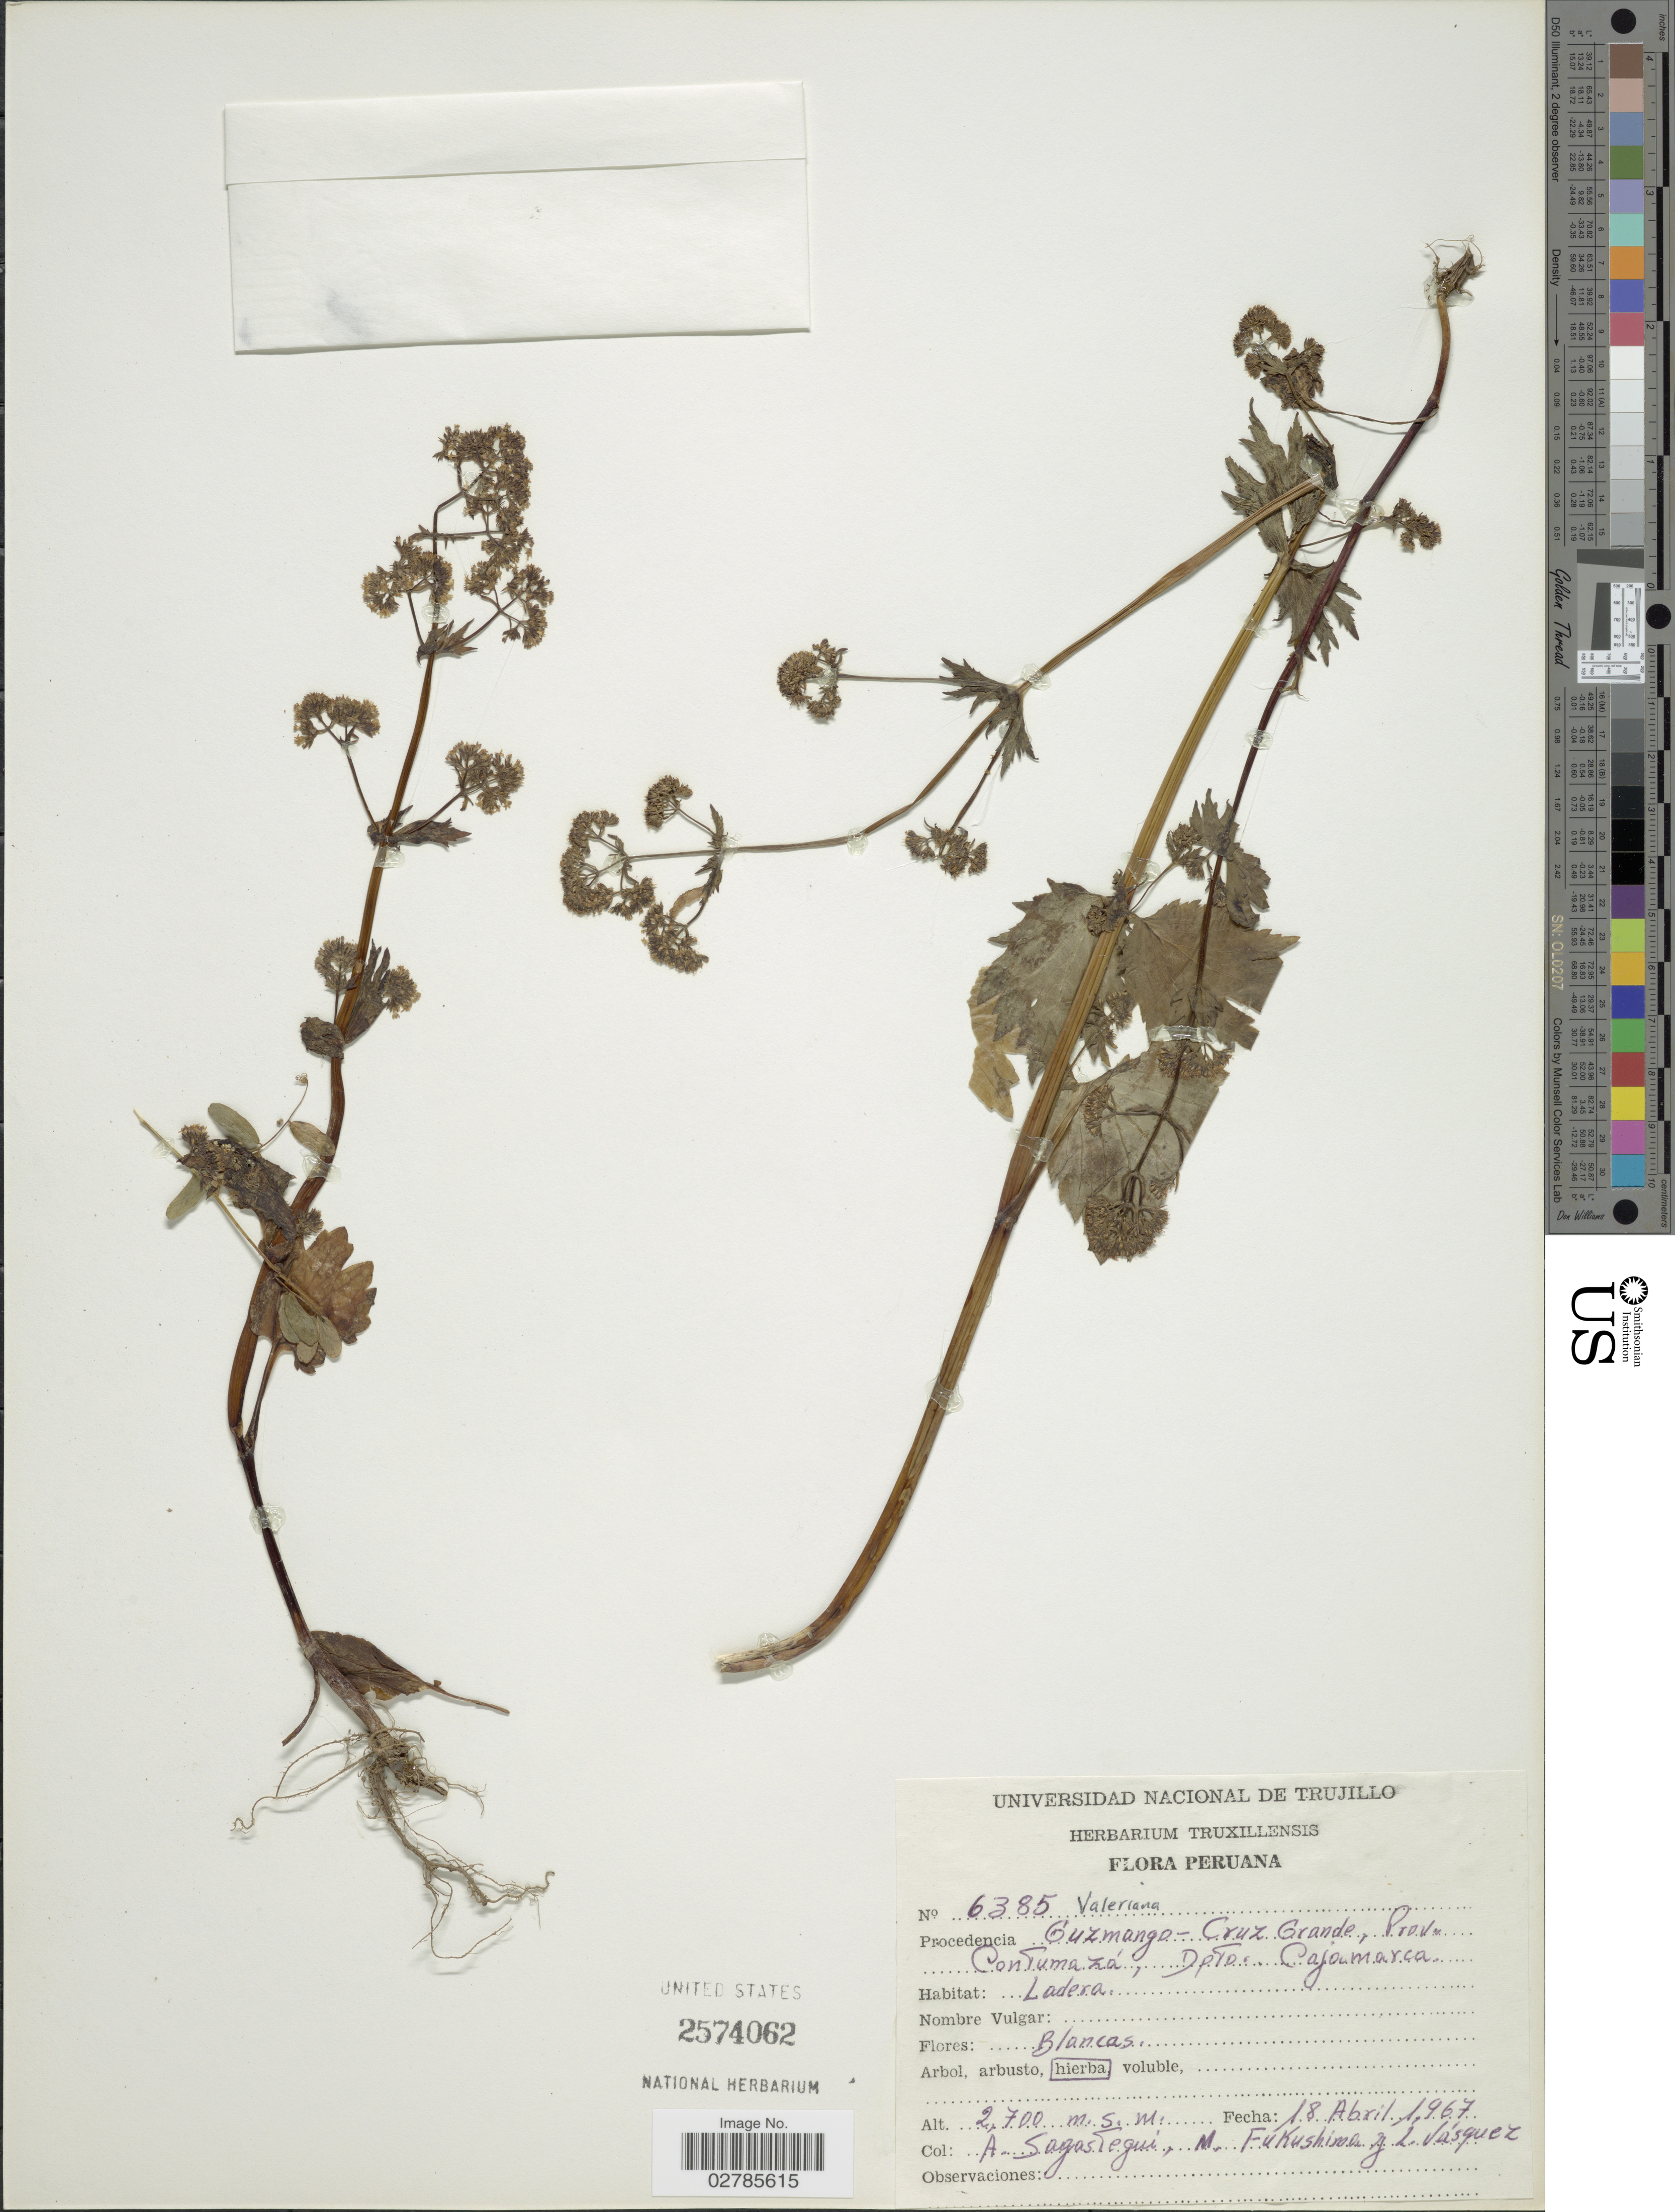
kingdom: Plantae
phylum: Tracheophyta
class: Magnoliopsida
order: Dipsacales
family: Caprifoliaceae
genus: Valeriana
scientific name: Valeriana sp.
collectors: A. Sagastegui, M. Fukushima & L. Vasquez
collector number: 6385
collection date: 1967-04-18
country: Peru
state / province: Cajamarca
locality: Procedencia Guzmango - Cruz Grande, Prov. Contumazá, Dpto. Cajamarca.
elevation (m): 2700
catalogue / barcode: US 2574062